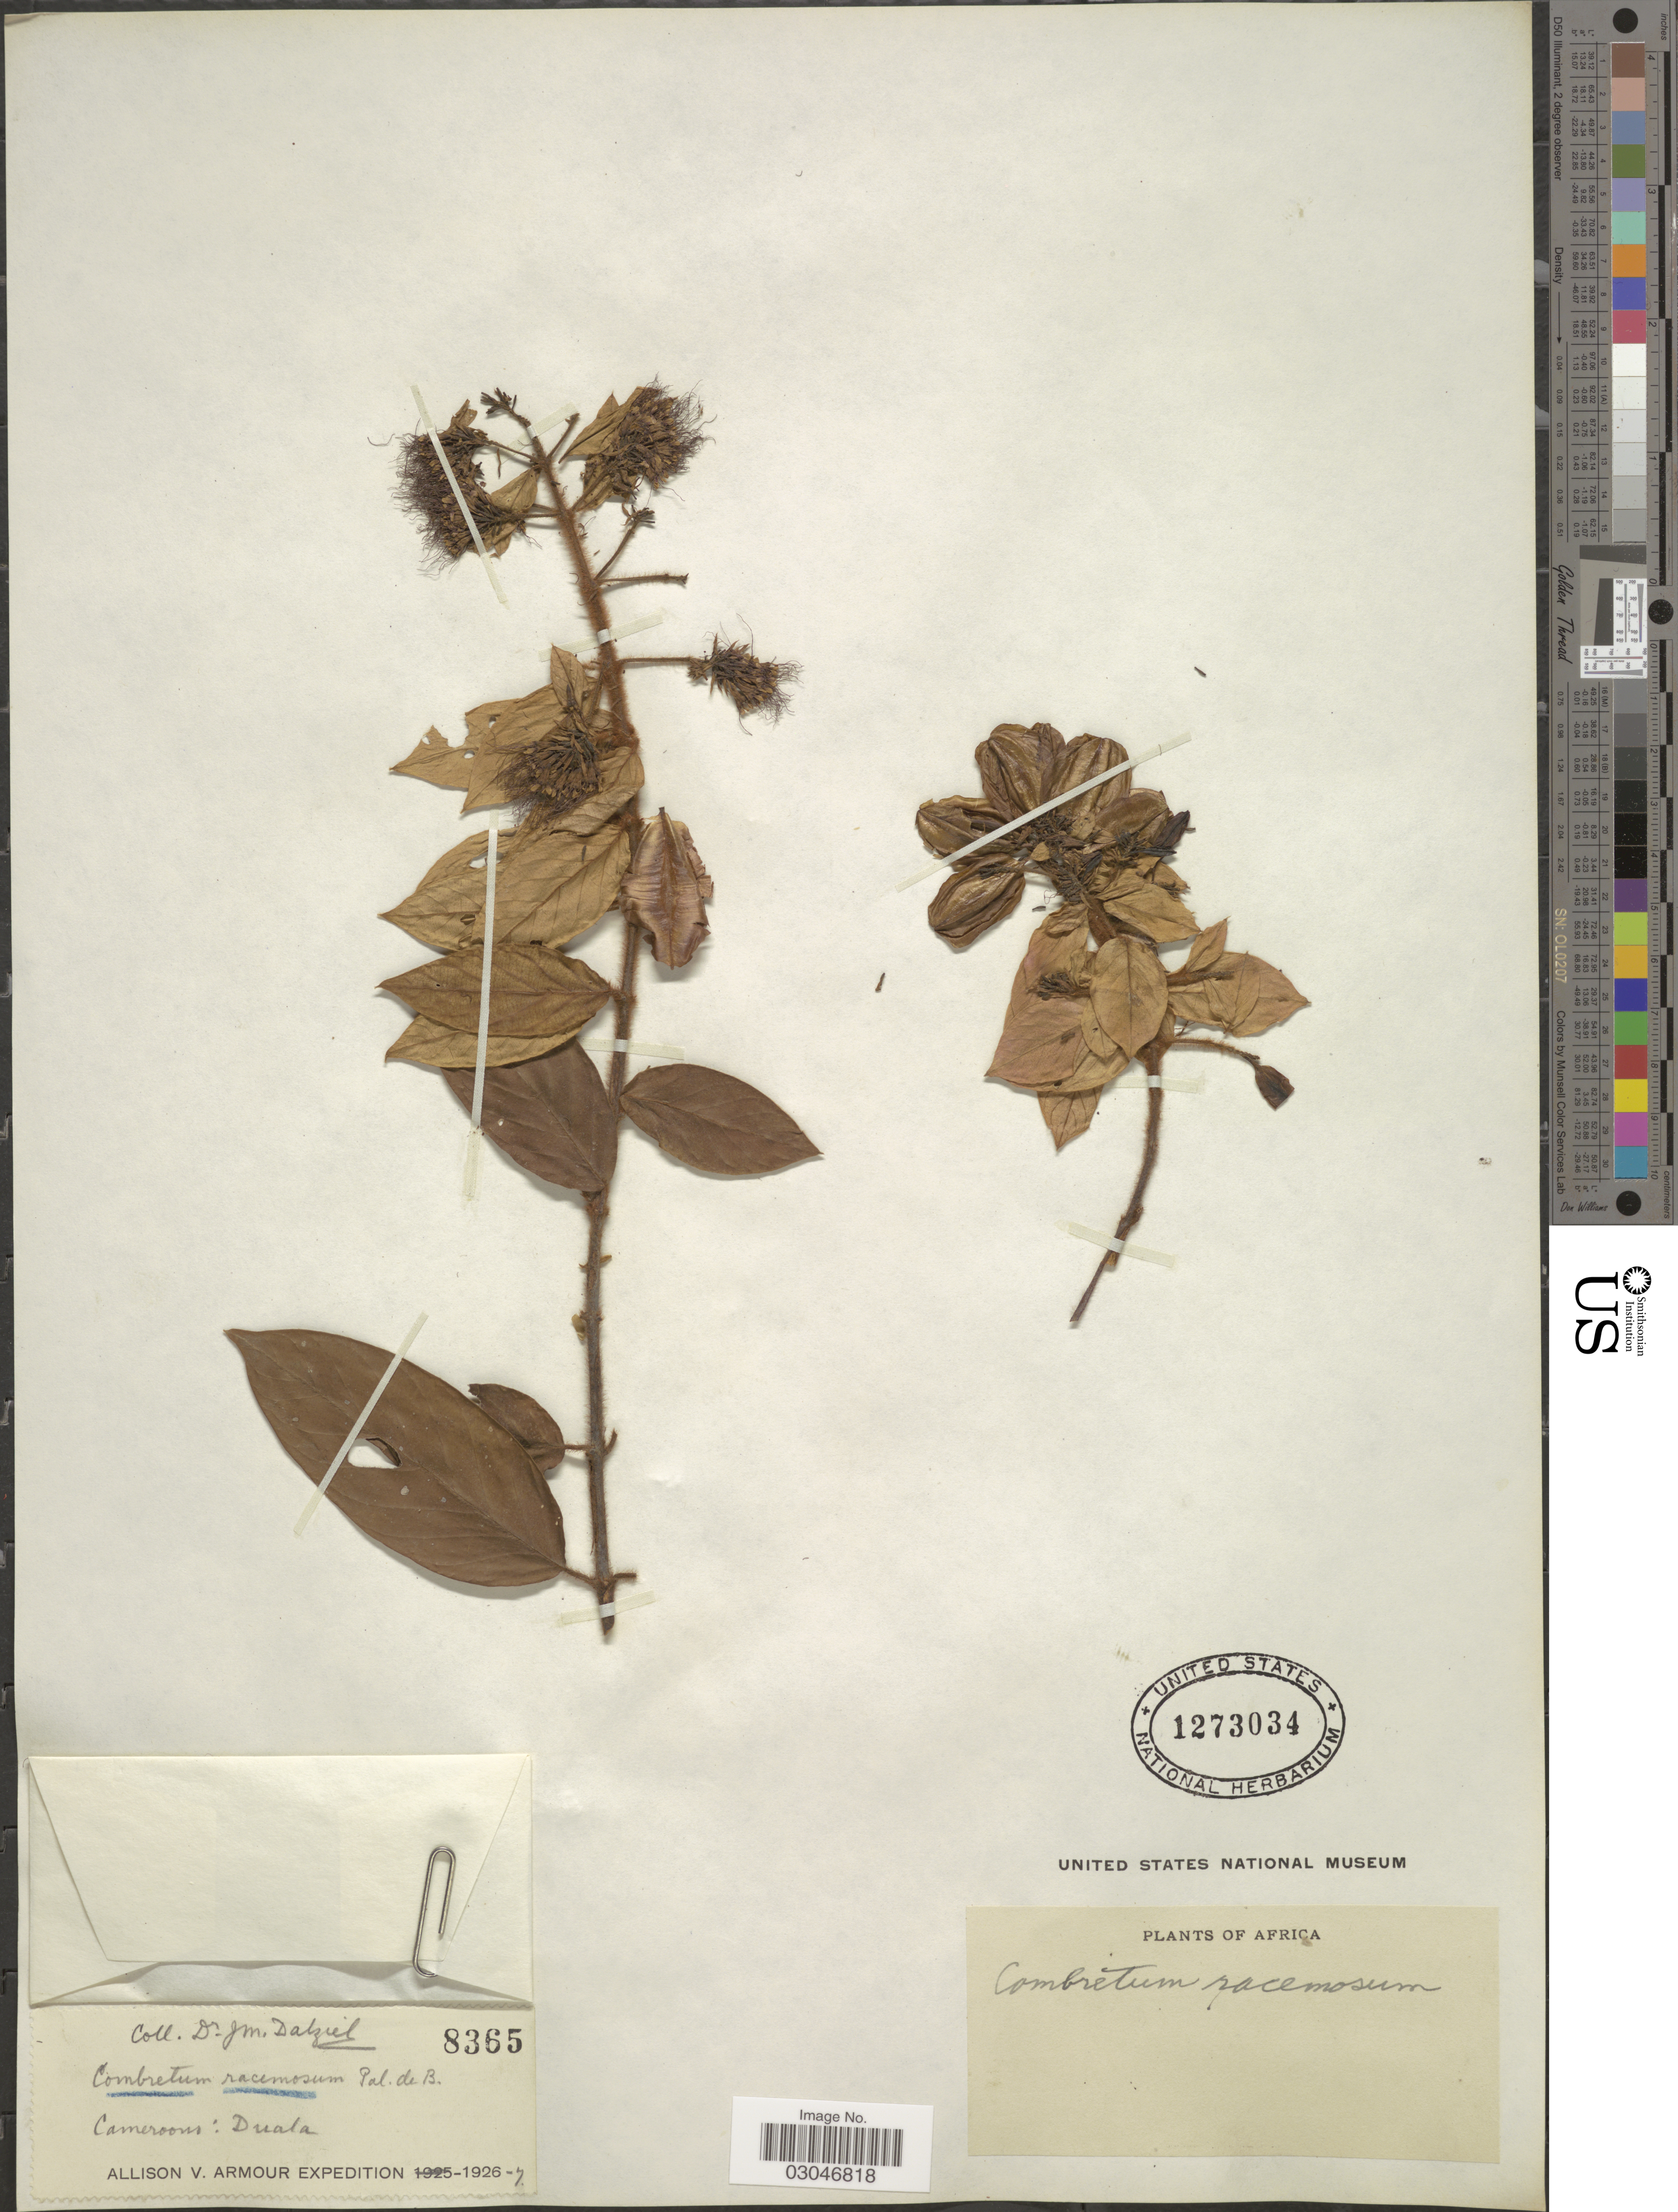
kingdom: Plantae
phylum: Tracheophyta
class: Magnoliopsida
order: Myrtales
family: Combretaceae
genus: Combretum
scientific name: Combretum racemosum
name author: P. Beauv.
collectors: J. Dalziel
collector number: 8365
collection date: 1926/1927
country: Cameroon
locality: Duala.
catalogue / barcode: US 1273034